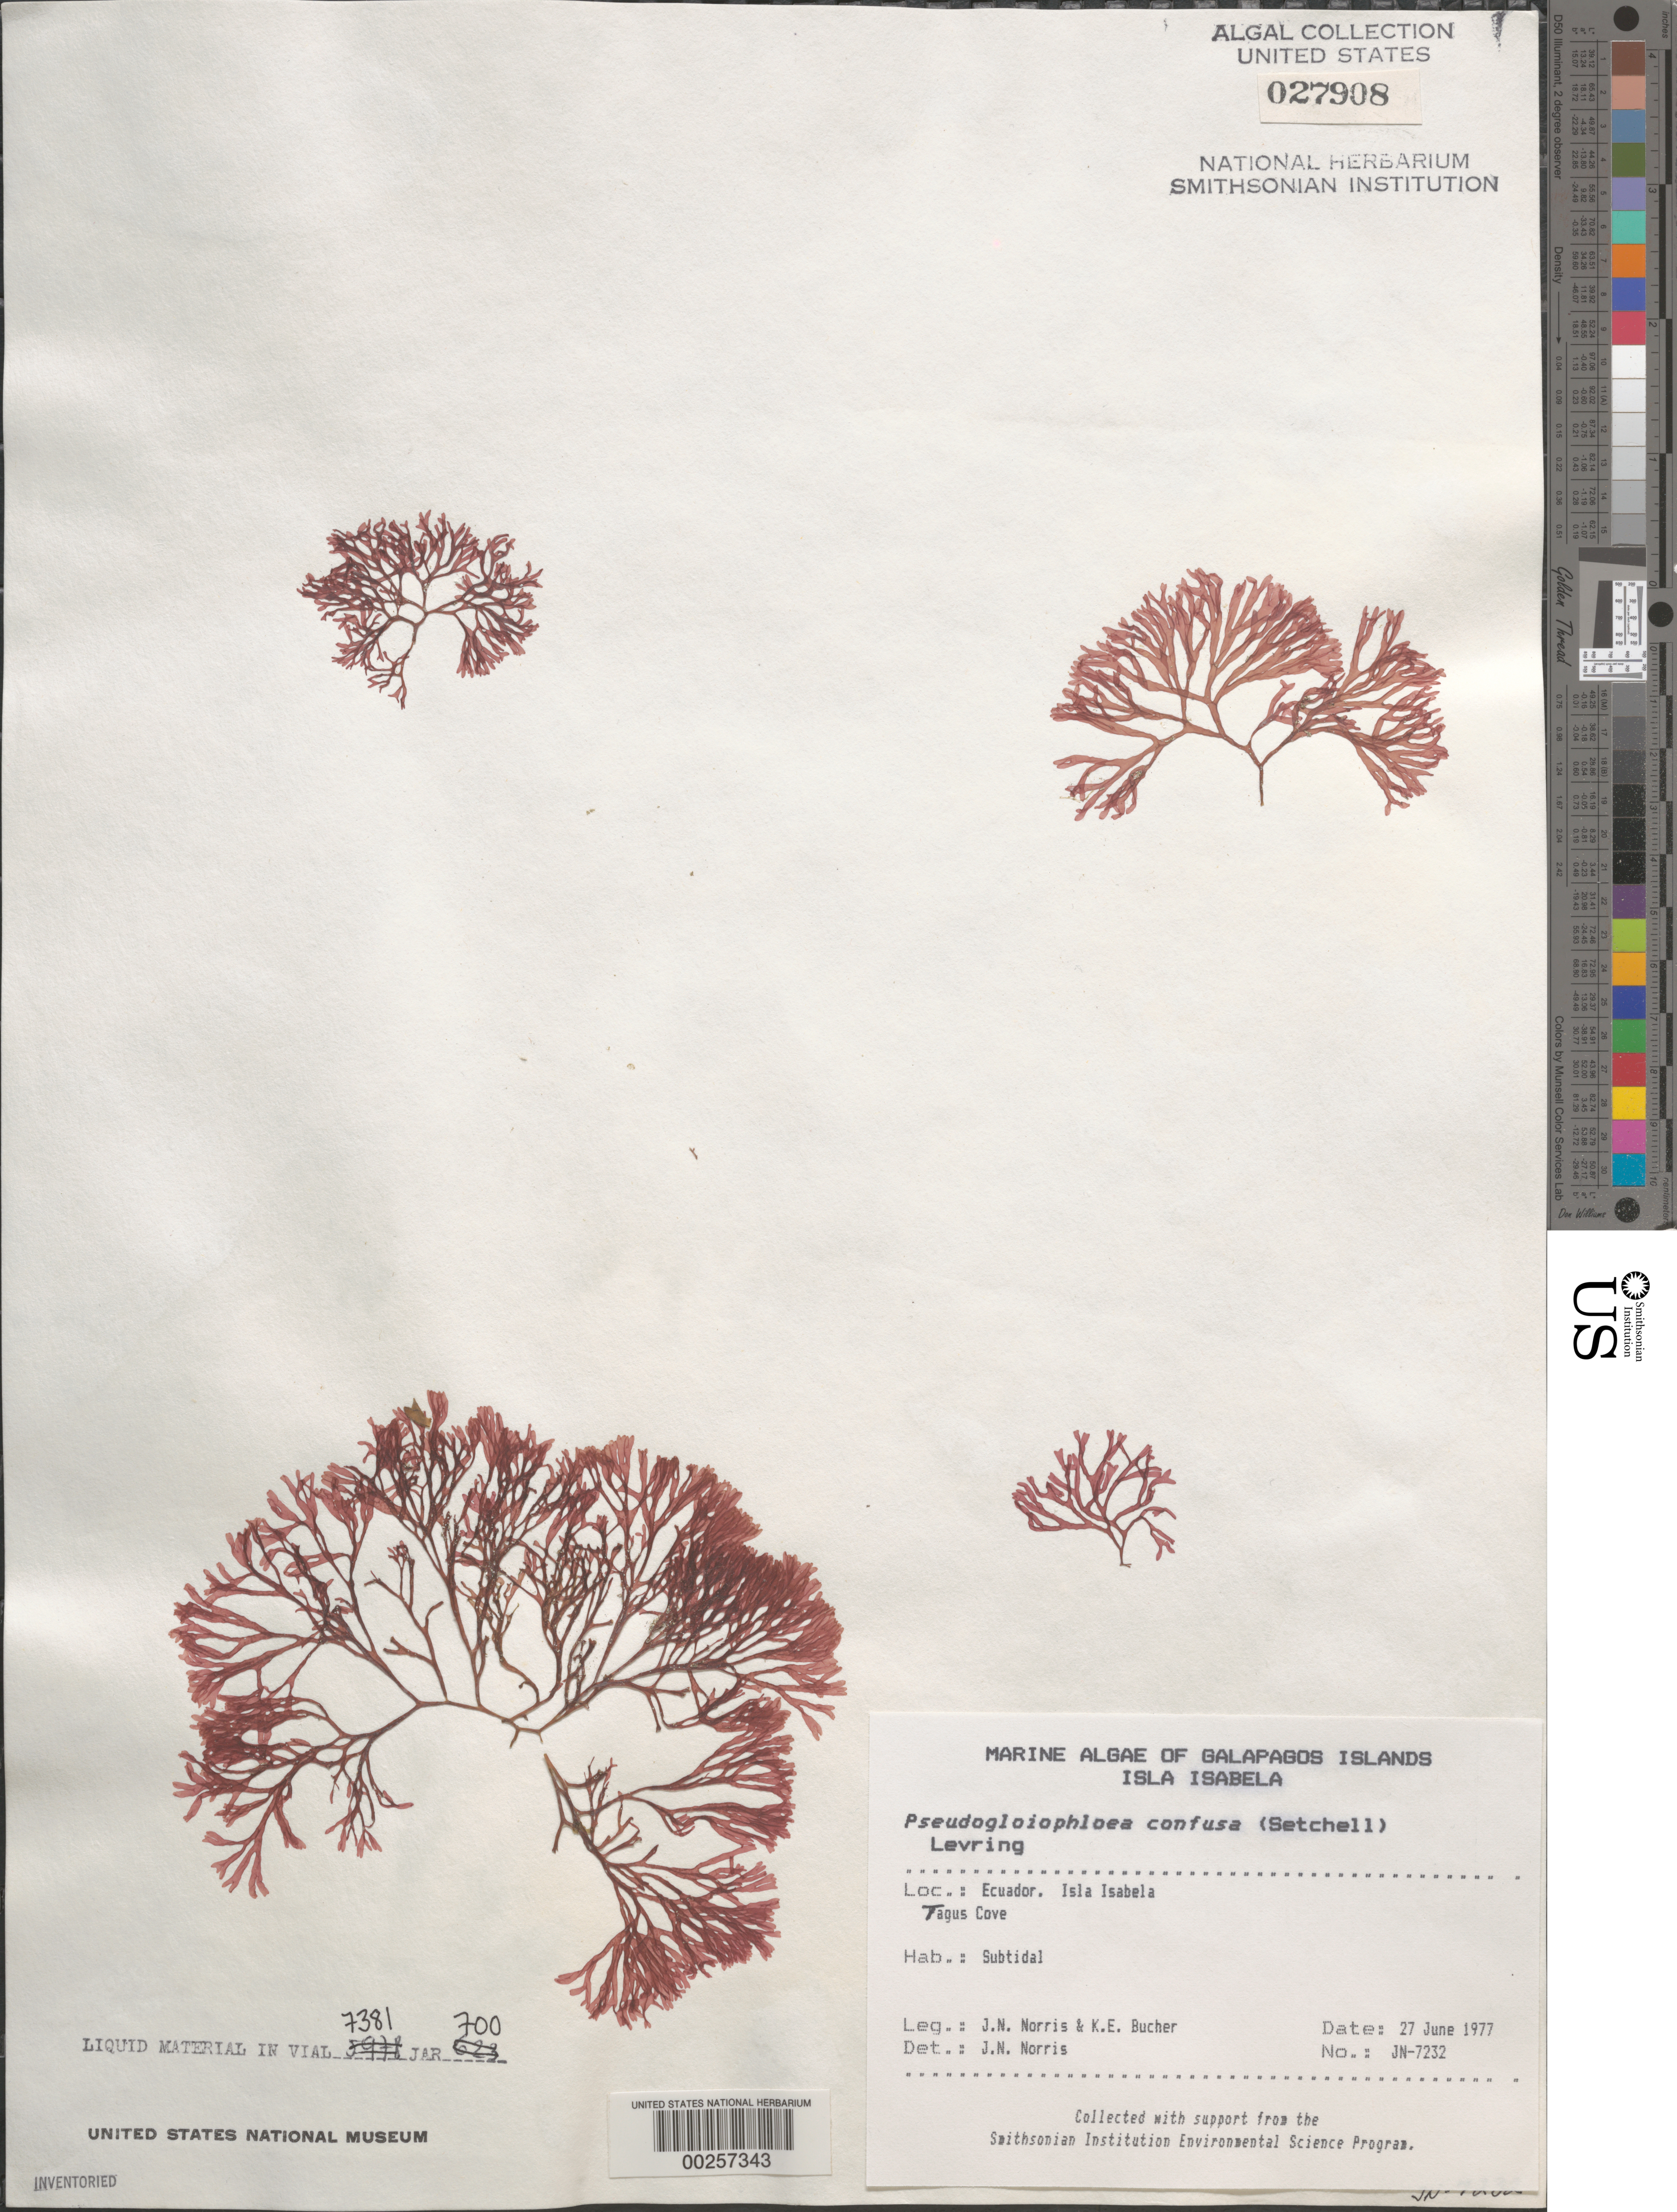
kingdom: Plantae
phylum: Rhodophyta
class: Florideophyceae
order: Nemaliales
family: Scinaiaceae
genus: Scinaia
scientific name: Scinaia confusa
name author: (Setch.) Huisman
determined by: Algae name updating Project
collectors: J. N. Norris & K. E. Bucher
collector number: JN-7232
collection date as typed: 27 Jun 1977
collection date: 1977-06-27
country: Ecuador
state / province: Colón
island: Isabela [Albemarle]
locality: Tagus Cove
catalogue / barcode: US 27908